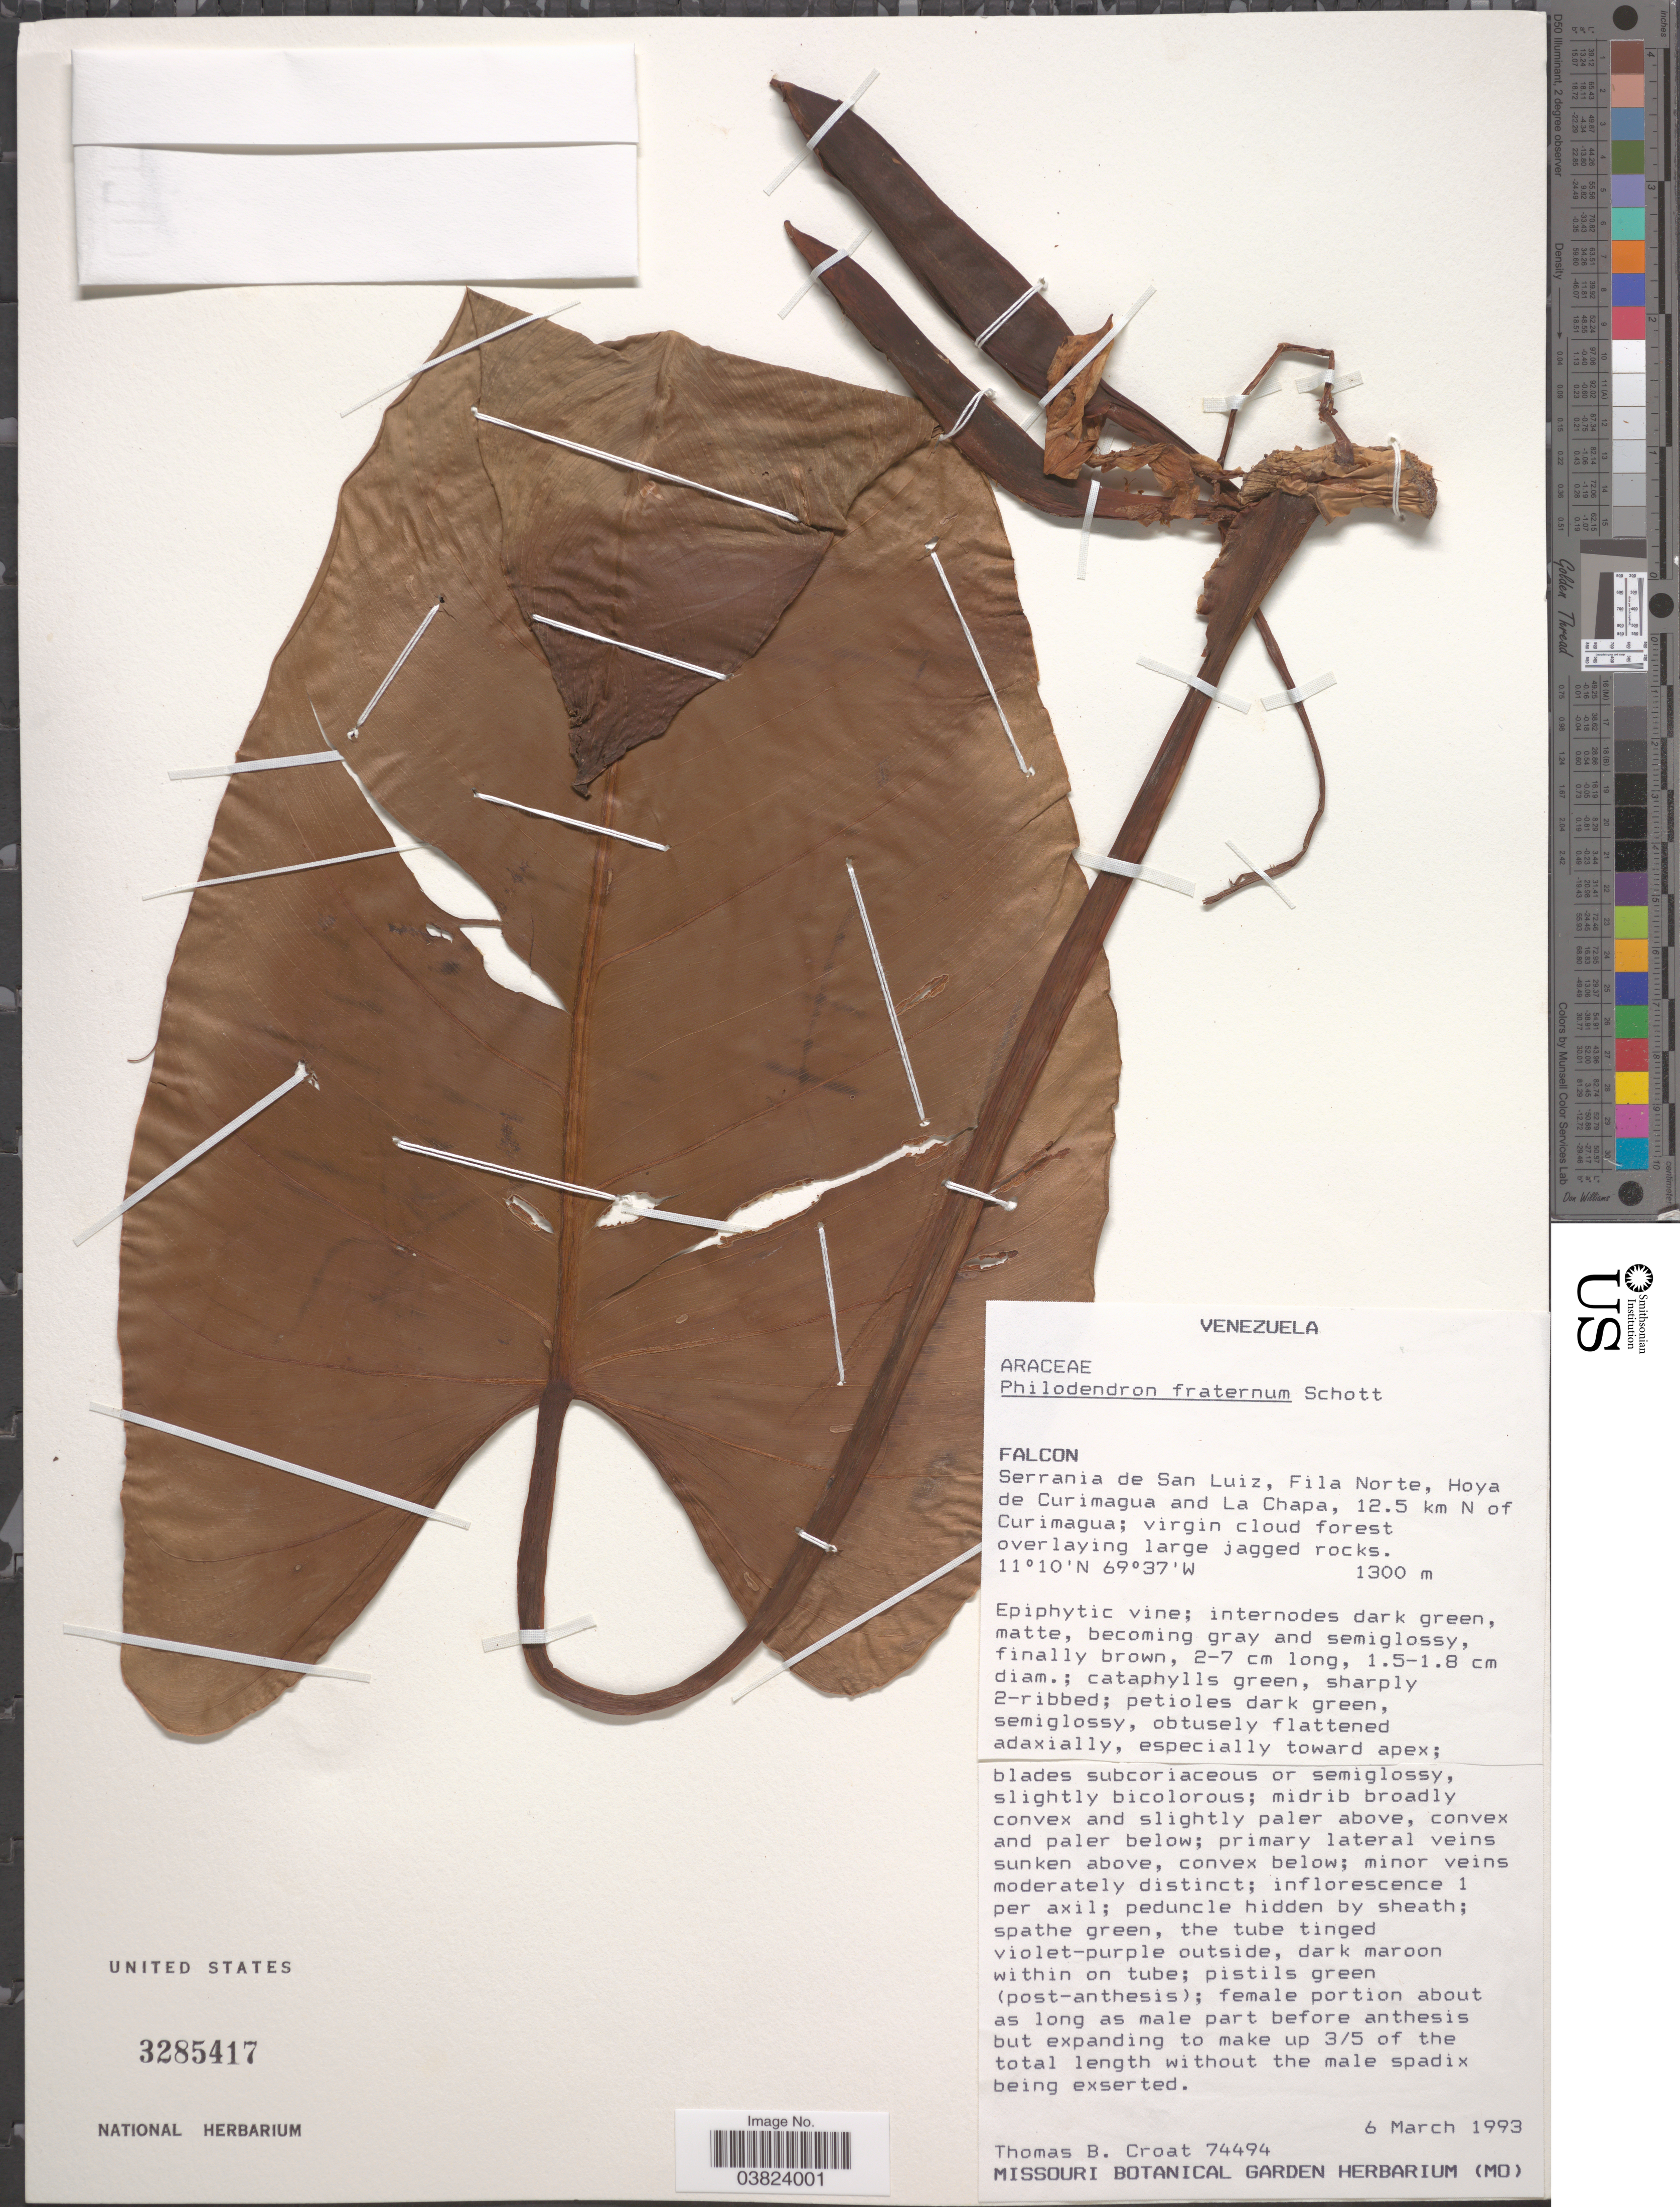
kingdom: Plantae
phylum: Tracheophyta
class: Liliopsida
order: Alismatales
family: Araceae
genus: Philodendron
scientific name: Philodendron fraternum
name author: Schott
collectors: T. B. Croat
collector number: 74494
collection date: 1993-03-06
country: Venezuela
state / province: Falcon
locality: Serrania de San Luiz, Fila Norte, Hoya de Curimagua and la Chapa, 12.5 km N of Curimagua.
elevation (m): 1300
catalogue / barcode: US 3285417